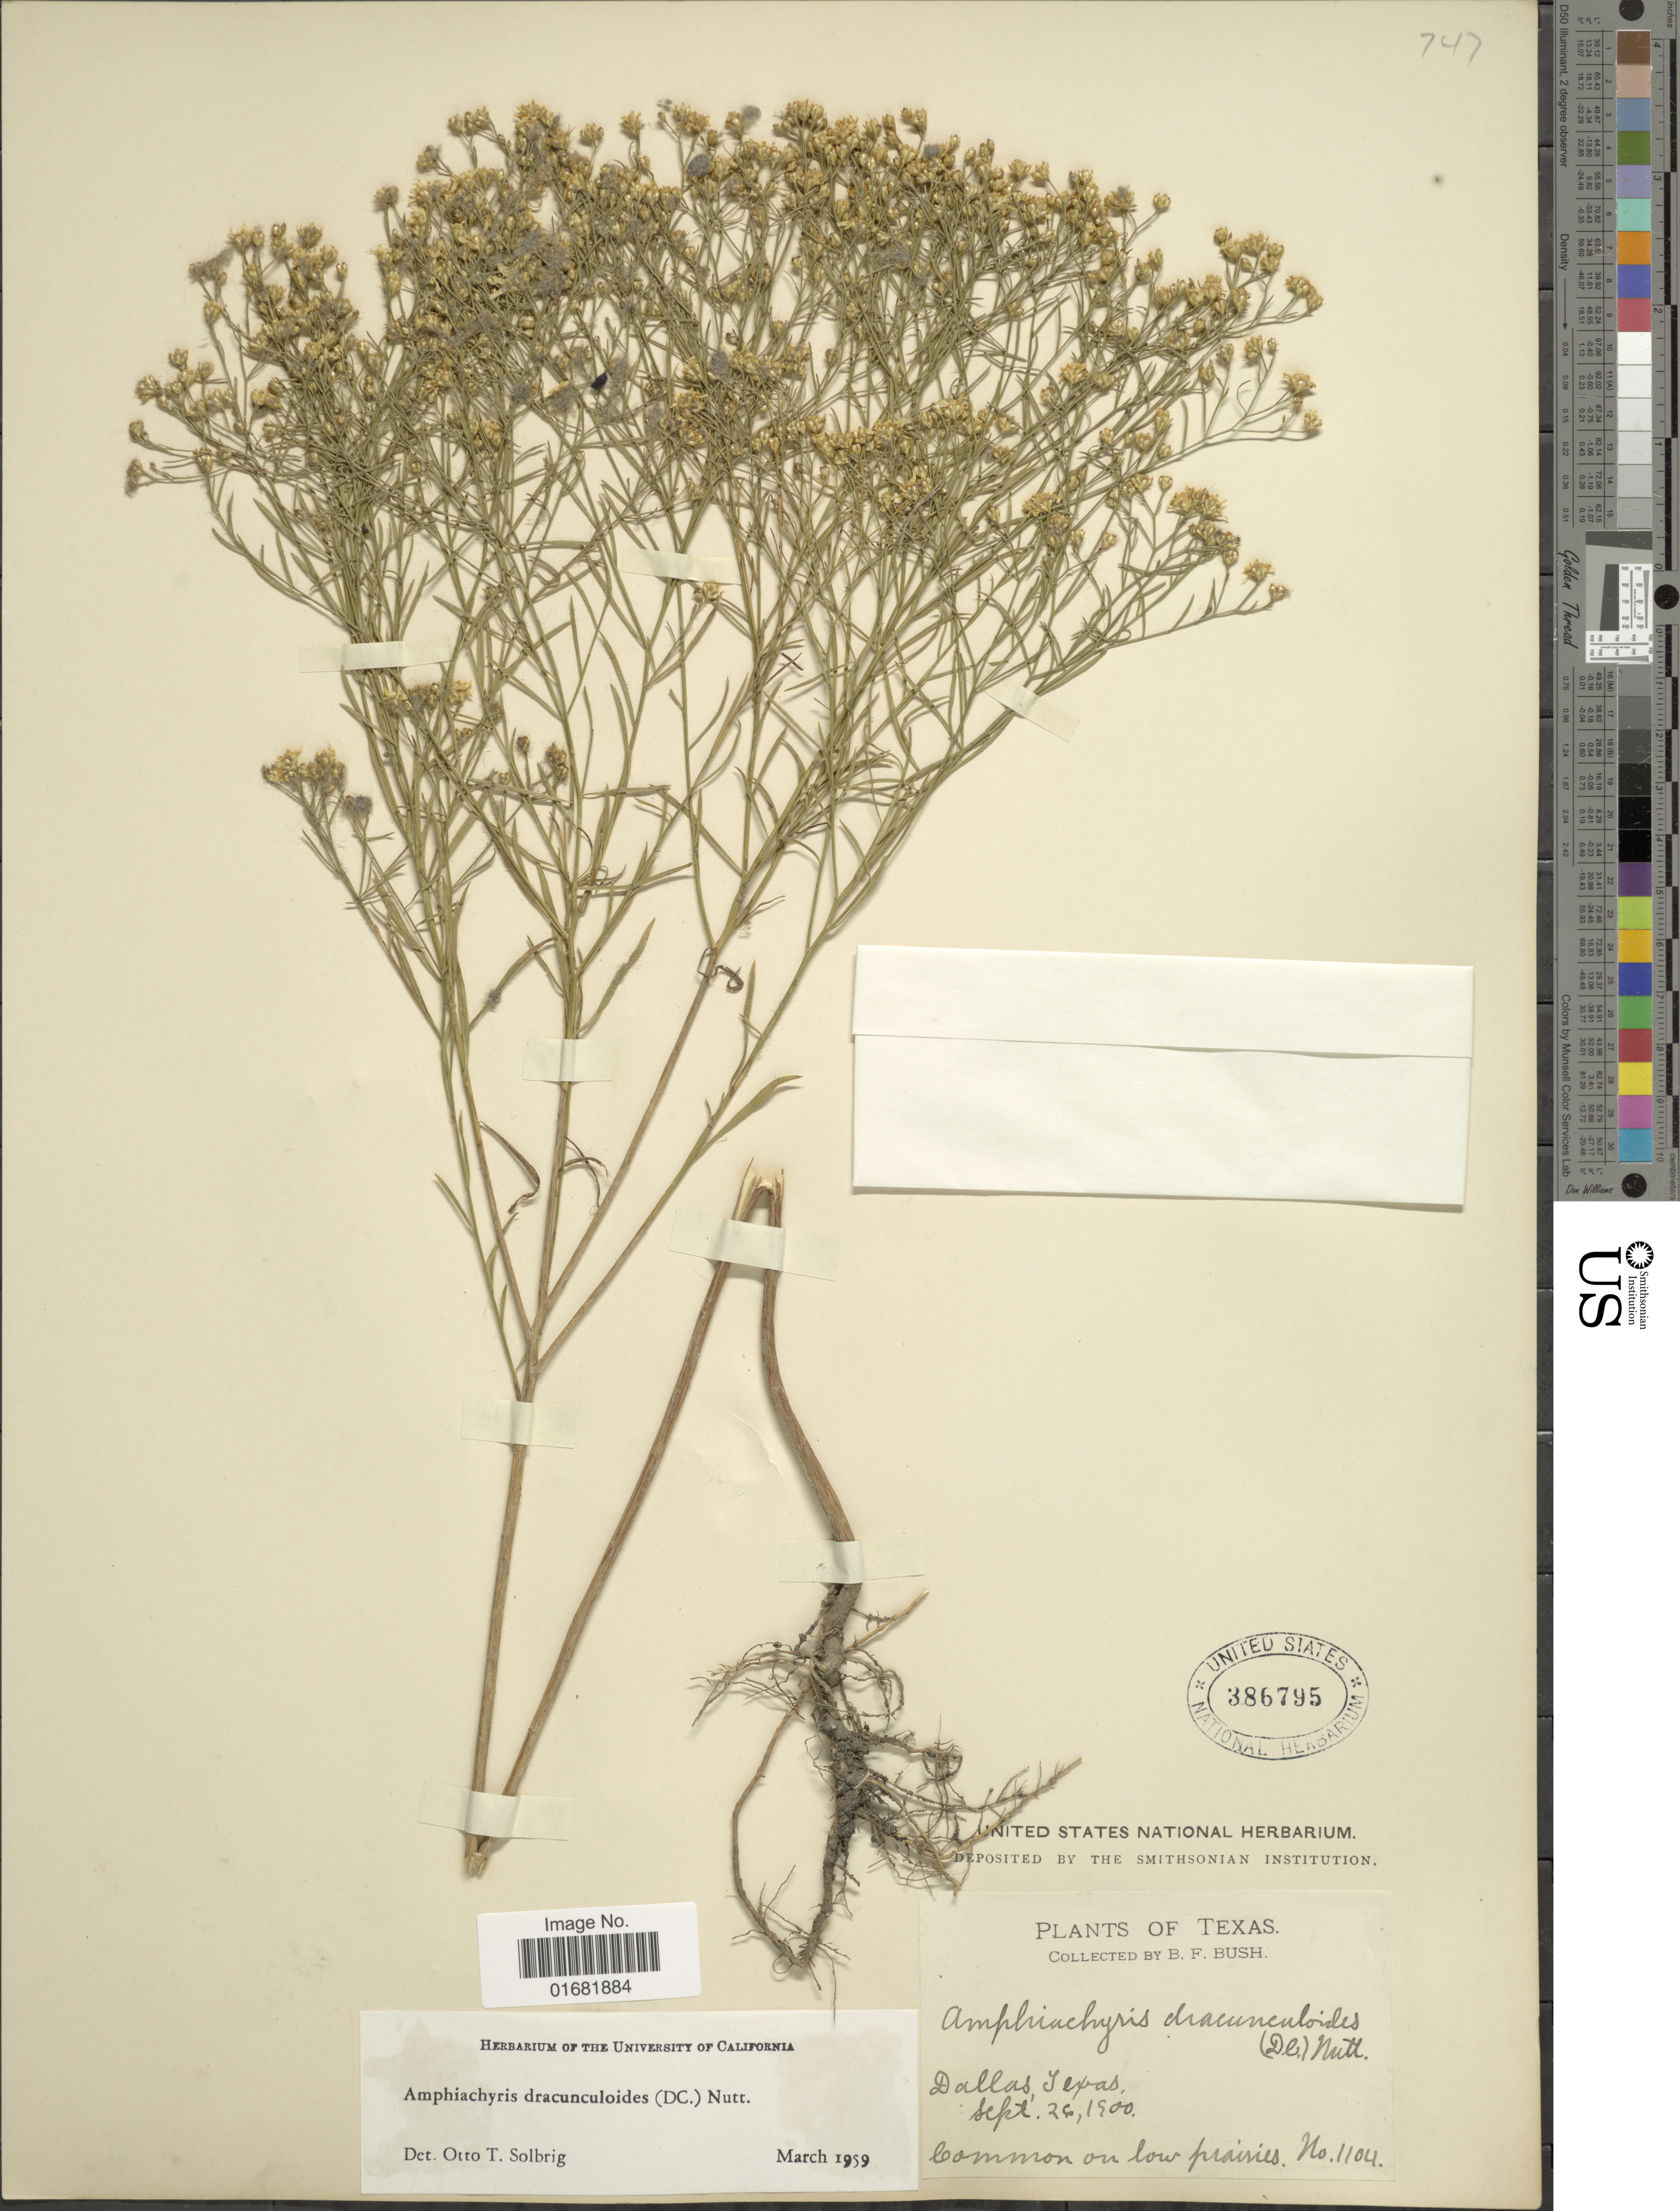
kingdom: Plantae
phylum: Tracheophyta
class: Magnoliopsida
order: Asterales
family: Asteraceae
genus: Amphiachyris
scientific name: Amphiachyris dracunculoides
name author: (DC.) Nutt.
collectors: B. F. Bush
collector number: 1104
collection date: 1900-09-26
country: United States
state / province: Texas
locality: Dallas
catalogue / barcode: US 386795